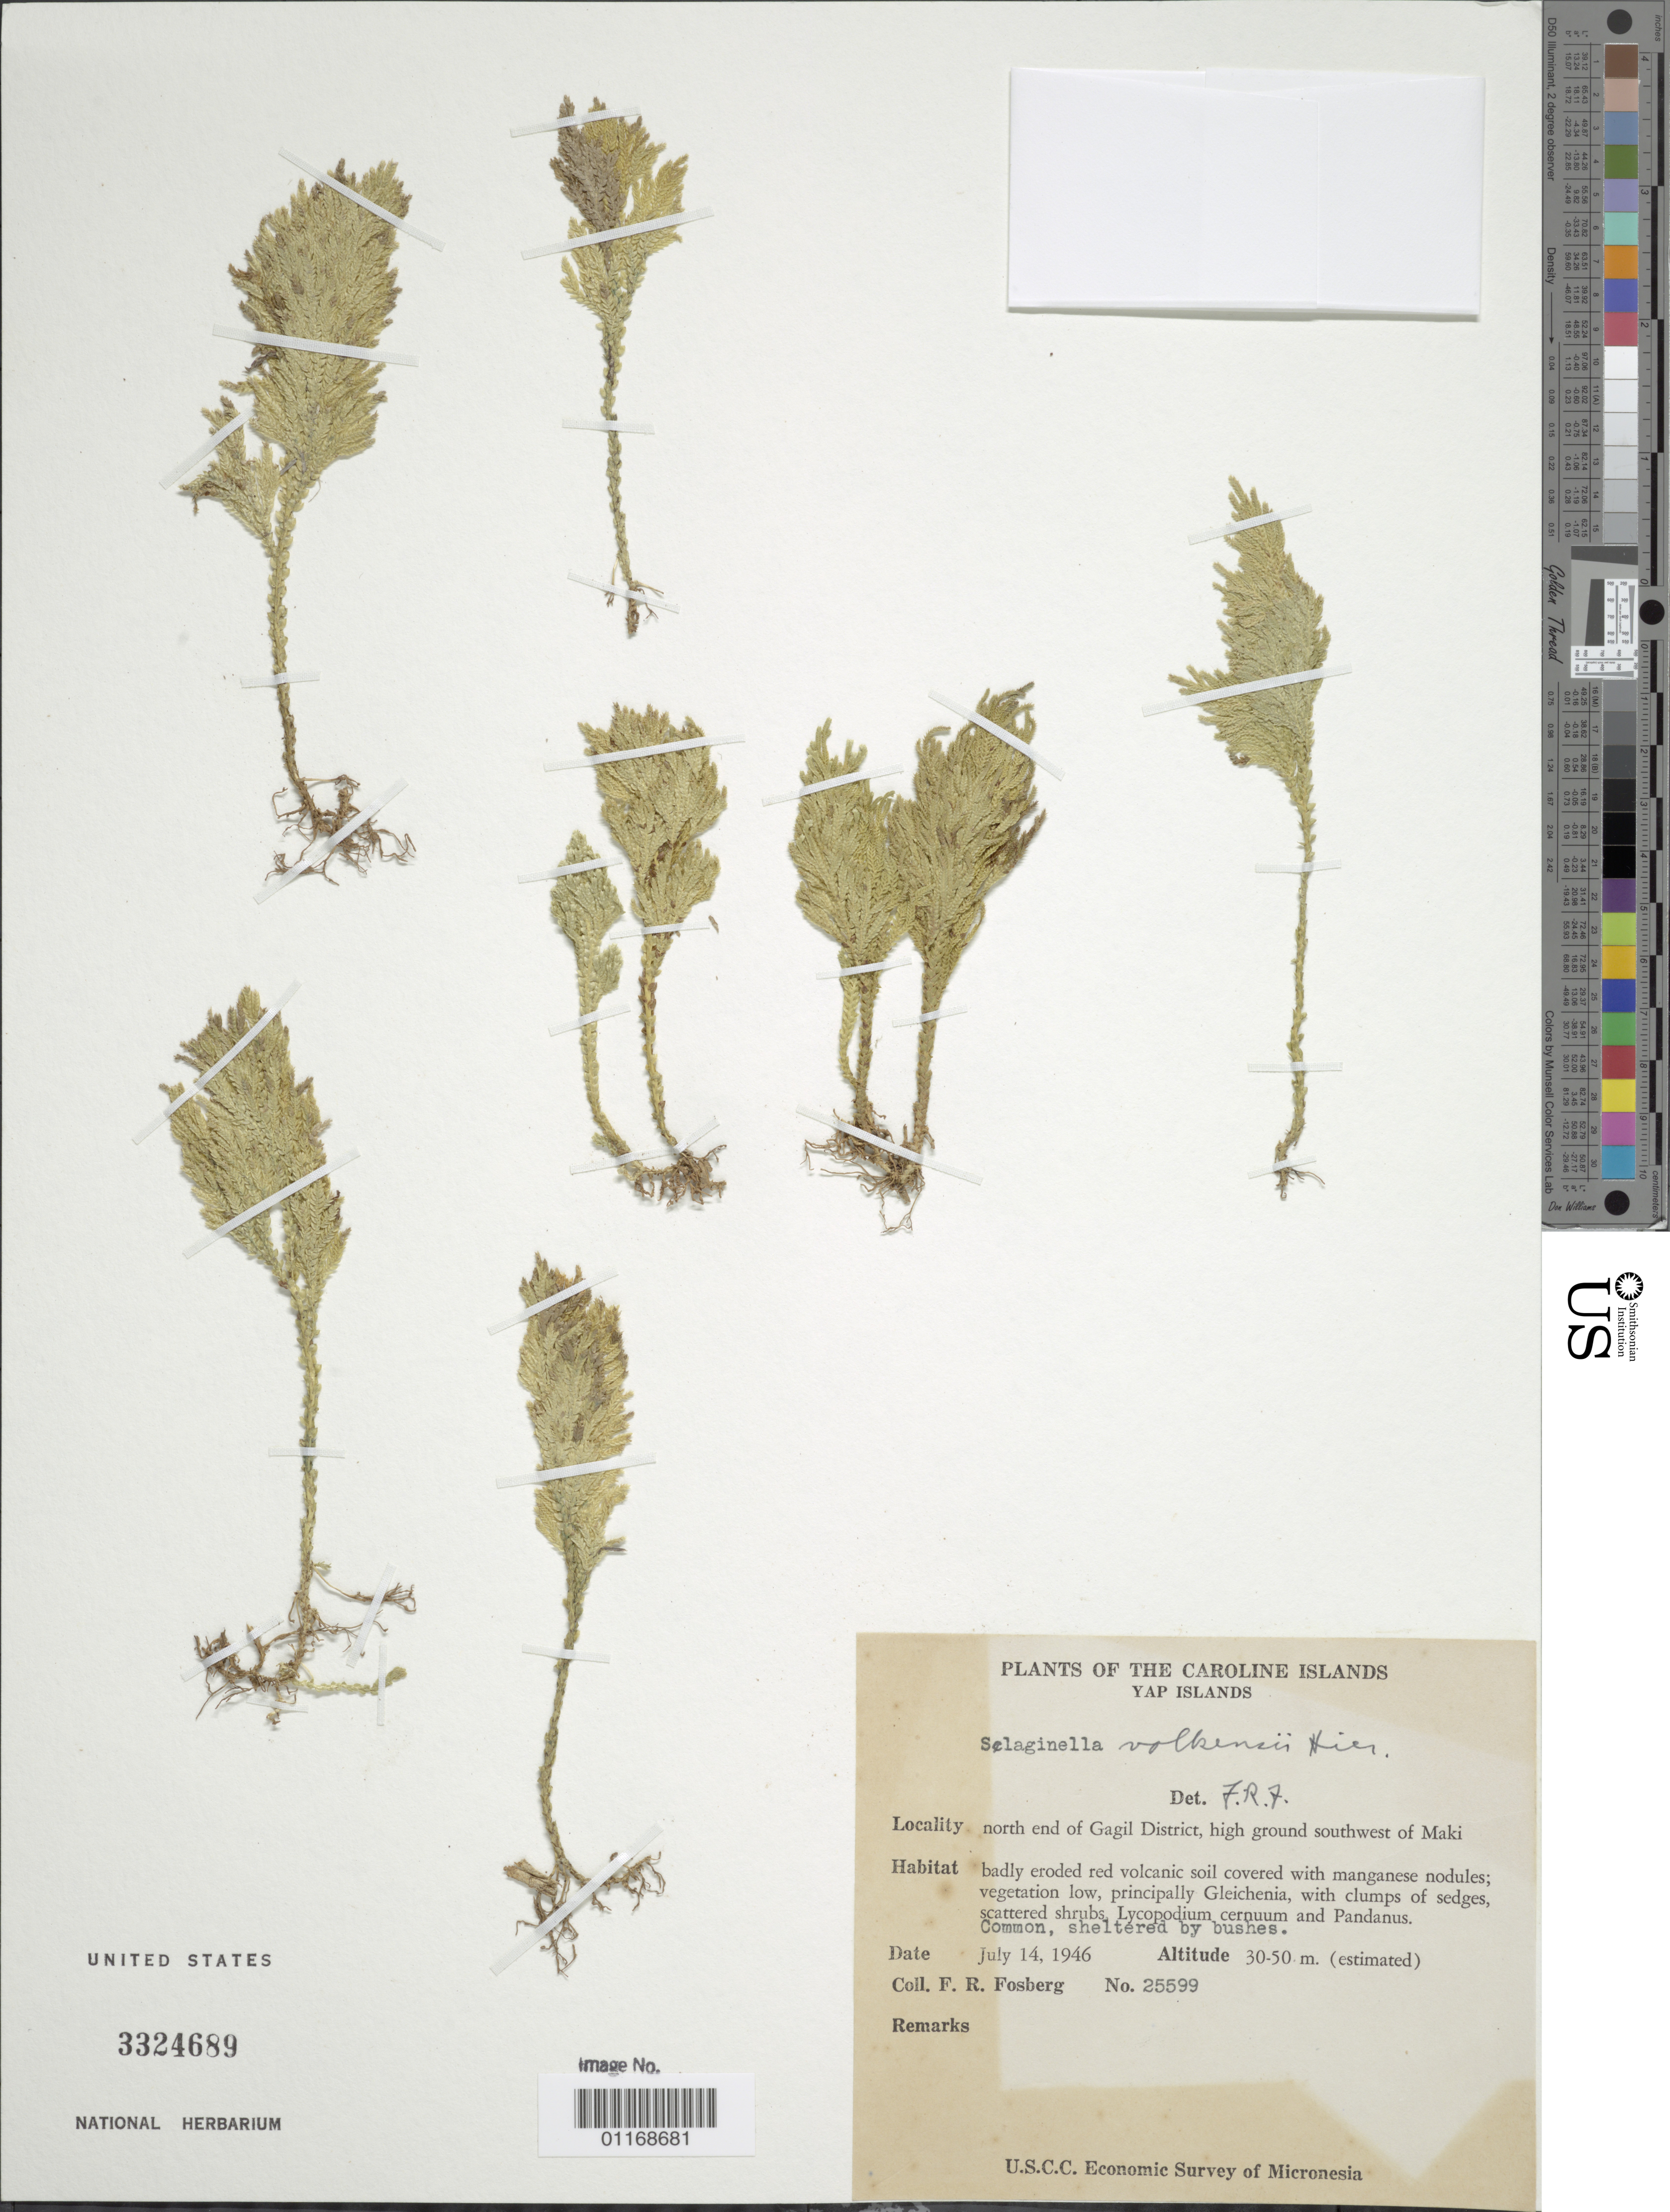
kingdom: Plantae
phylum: Tracheophyta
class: Lycopodiopsida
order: Selaginellales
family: Selaginellaceae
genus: Selaginella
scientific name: Selaginella volkensii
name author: Hieron.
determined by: Fosberg, F. R.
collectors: F. R. Fosberg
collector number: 25599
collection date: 1946-07-14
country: Micronesia, Federated States of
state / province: Yap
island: Gagil Tamil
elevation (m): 30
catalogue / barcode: US 3324689